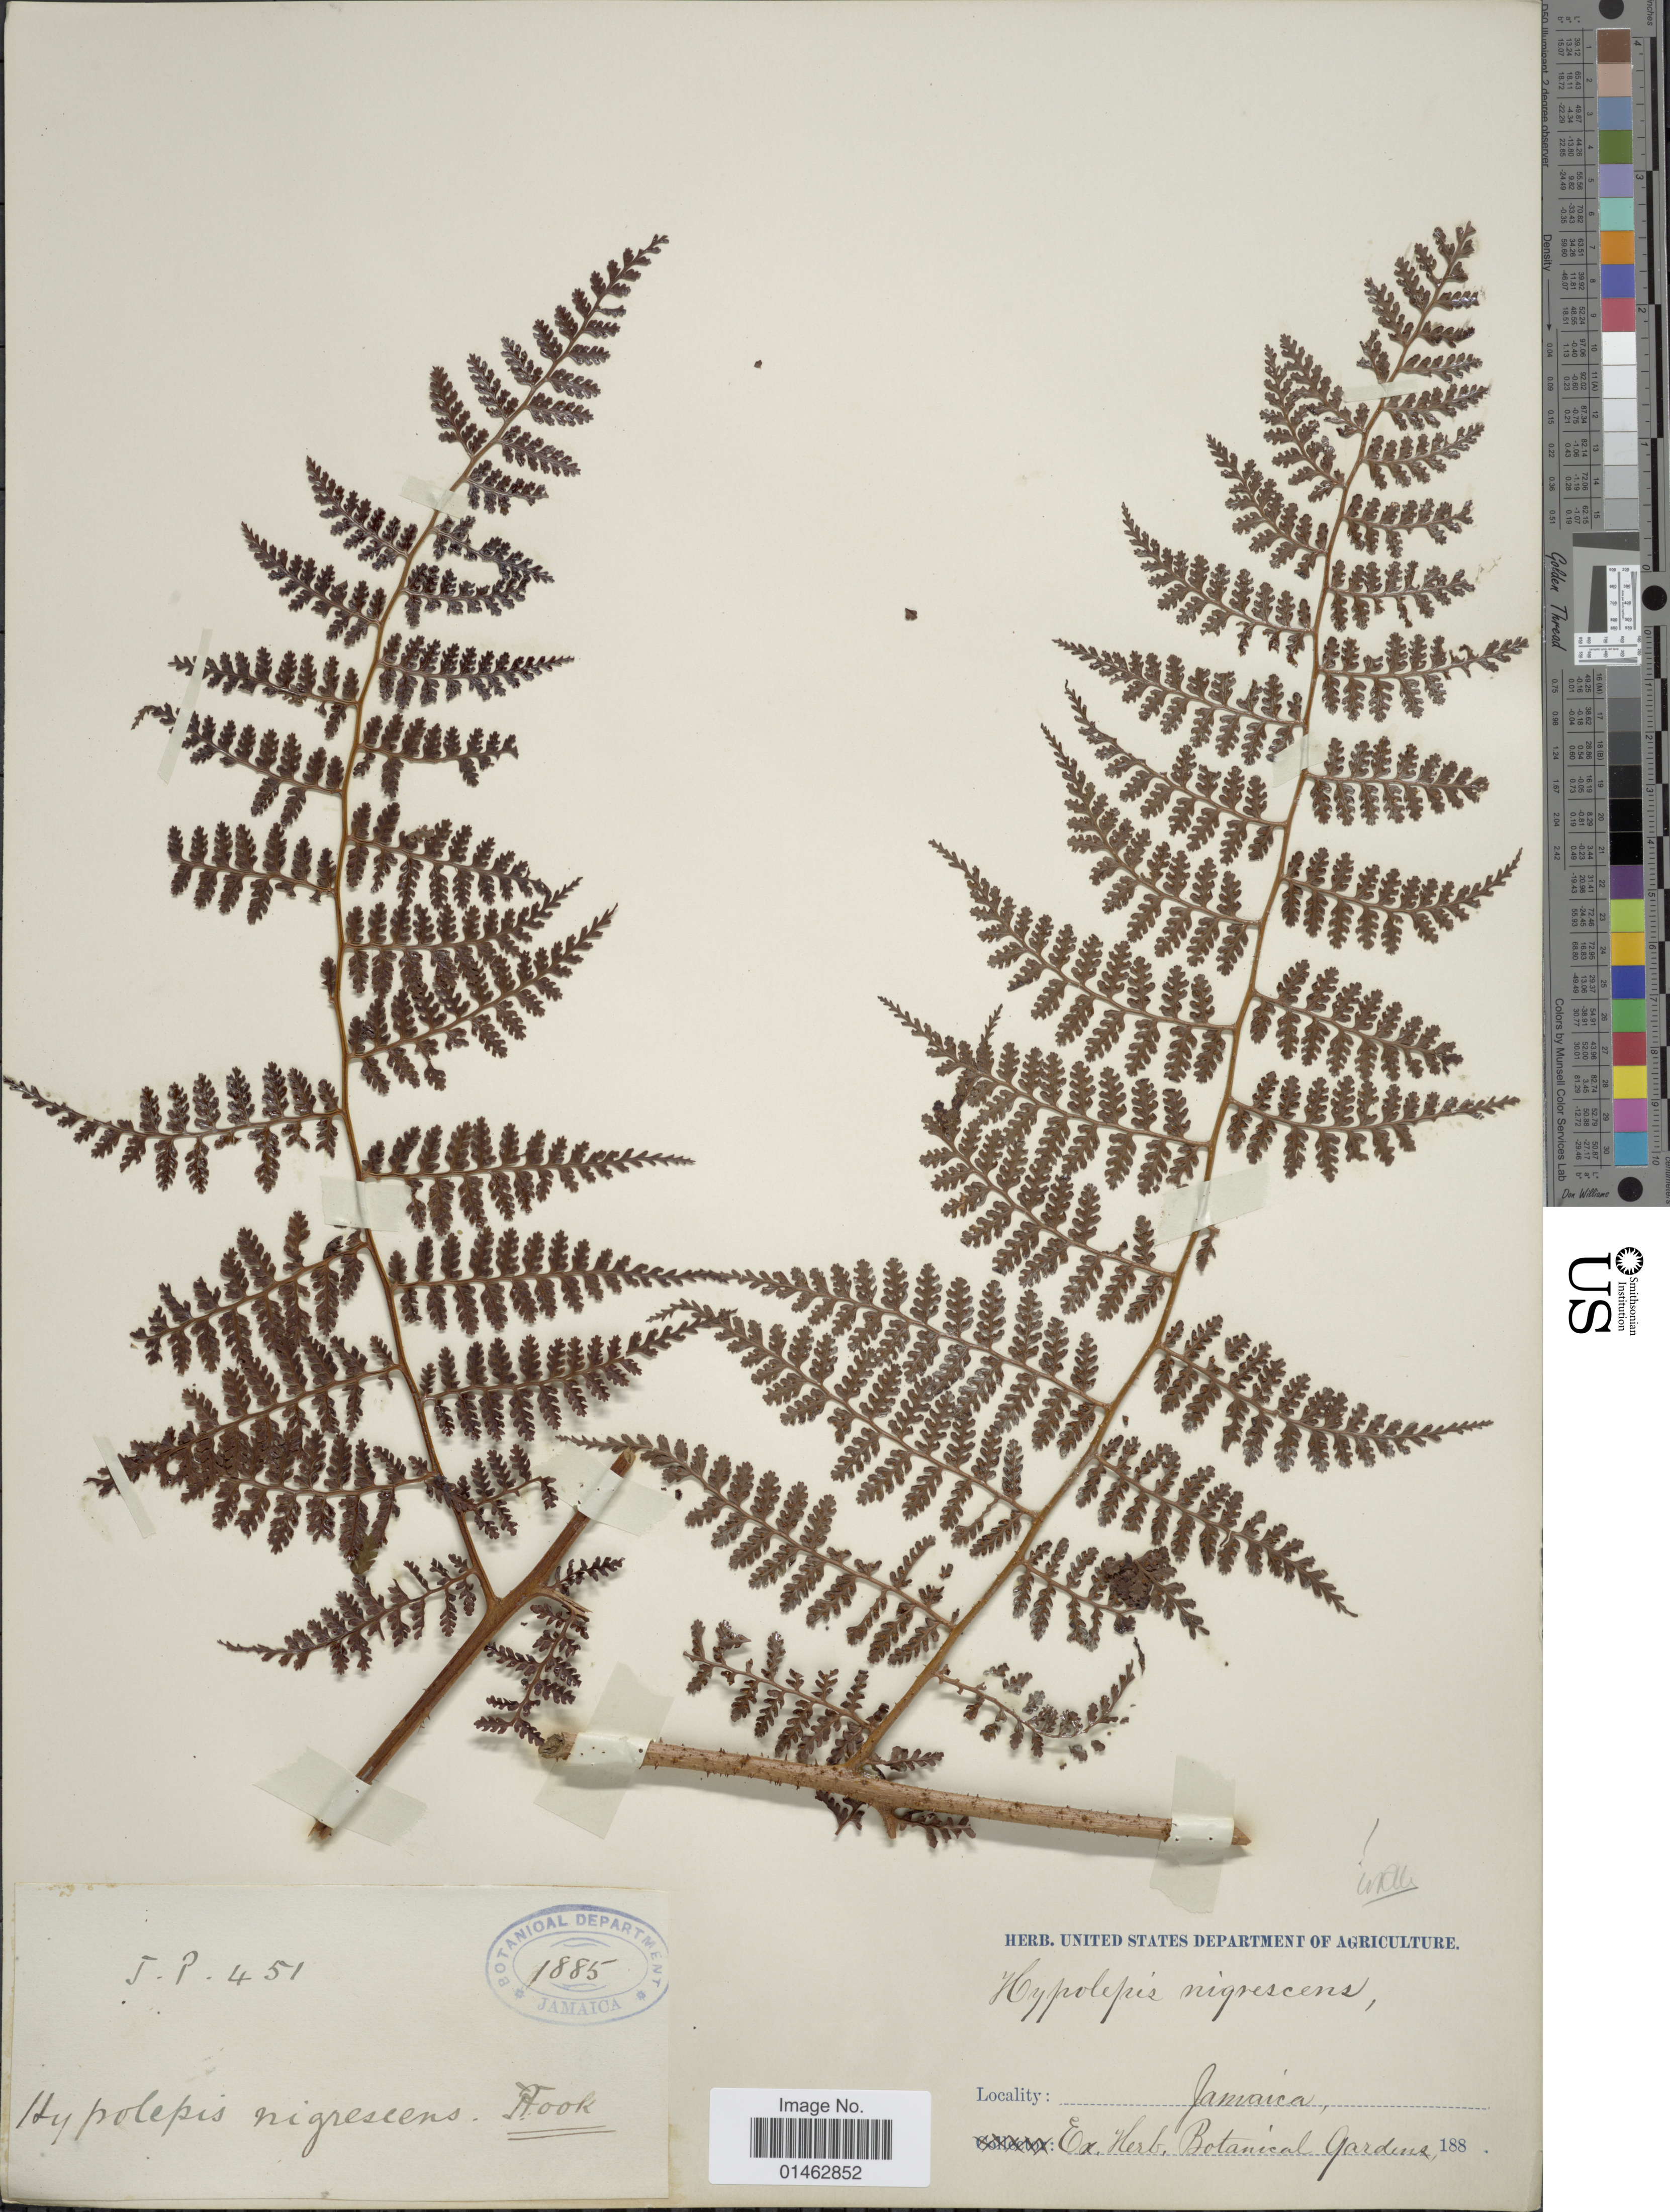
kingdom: Plantae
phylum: Tracheophyta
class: Polypodiopsida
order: Polypodiales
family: Dennstaedtiaceae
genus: Hypolepis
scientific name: Hypolepis nigrescens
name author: Hook.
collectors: ex herb. Bot. Gard.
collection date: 1885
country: Jamaica